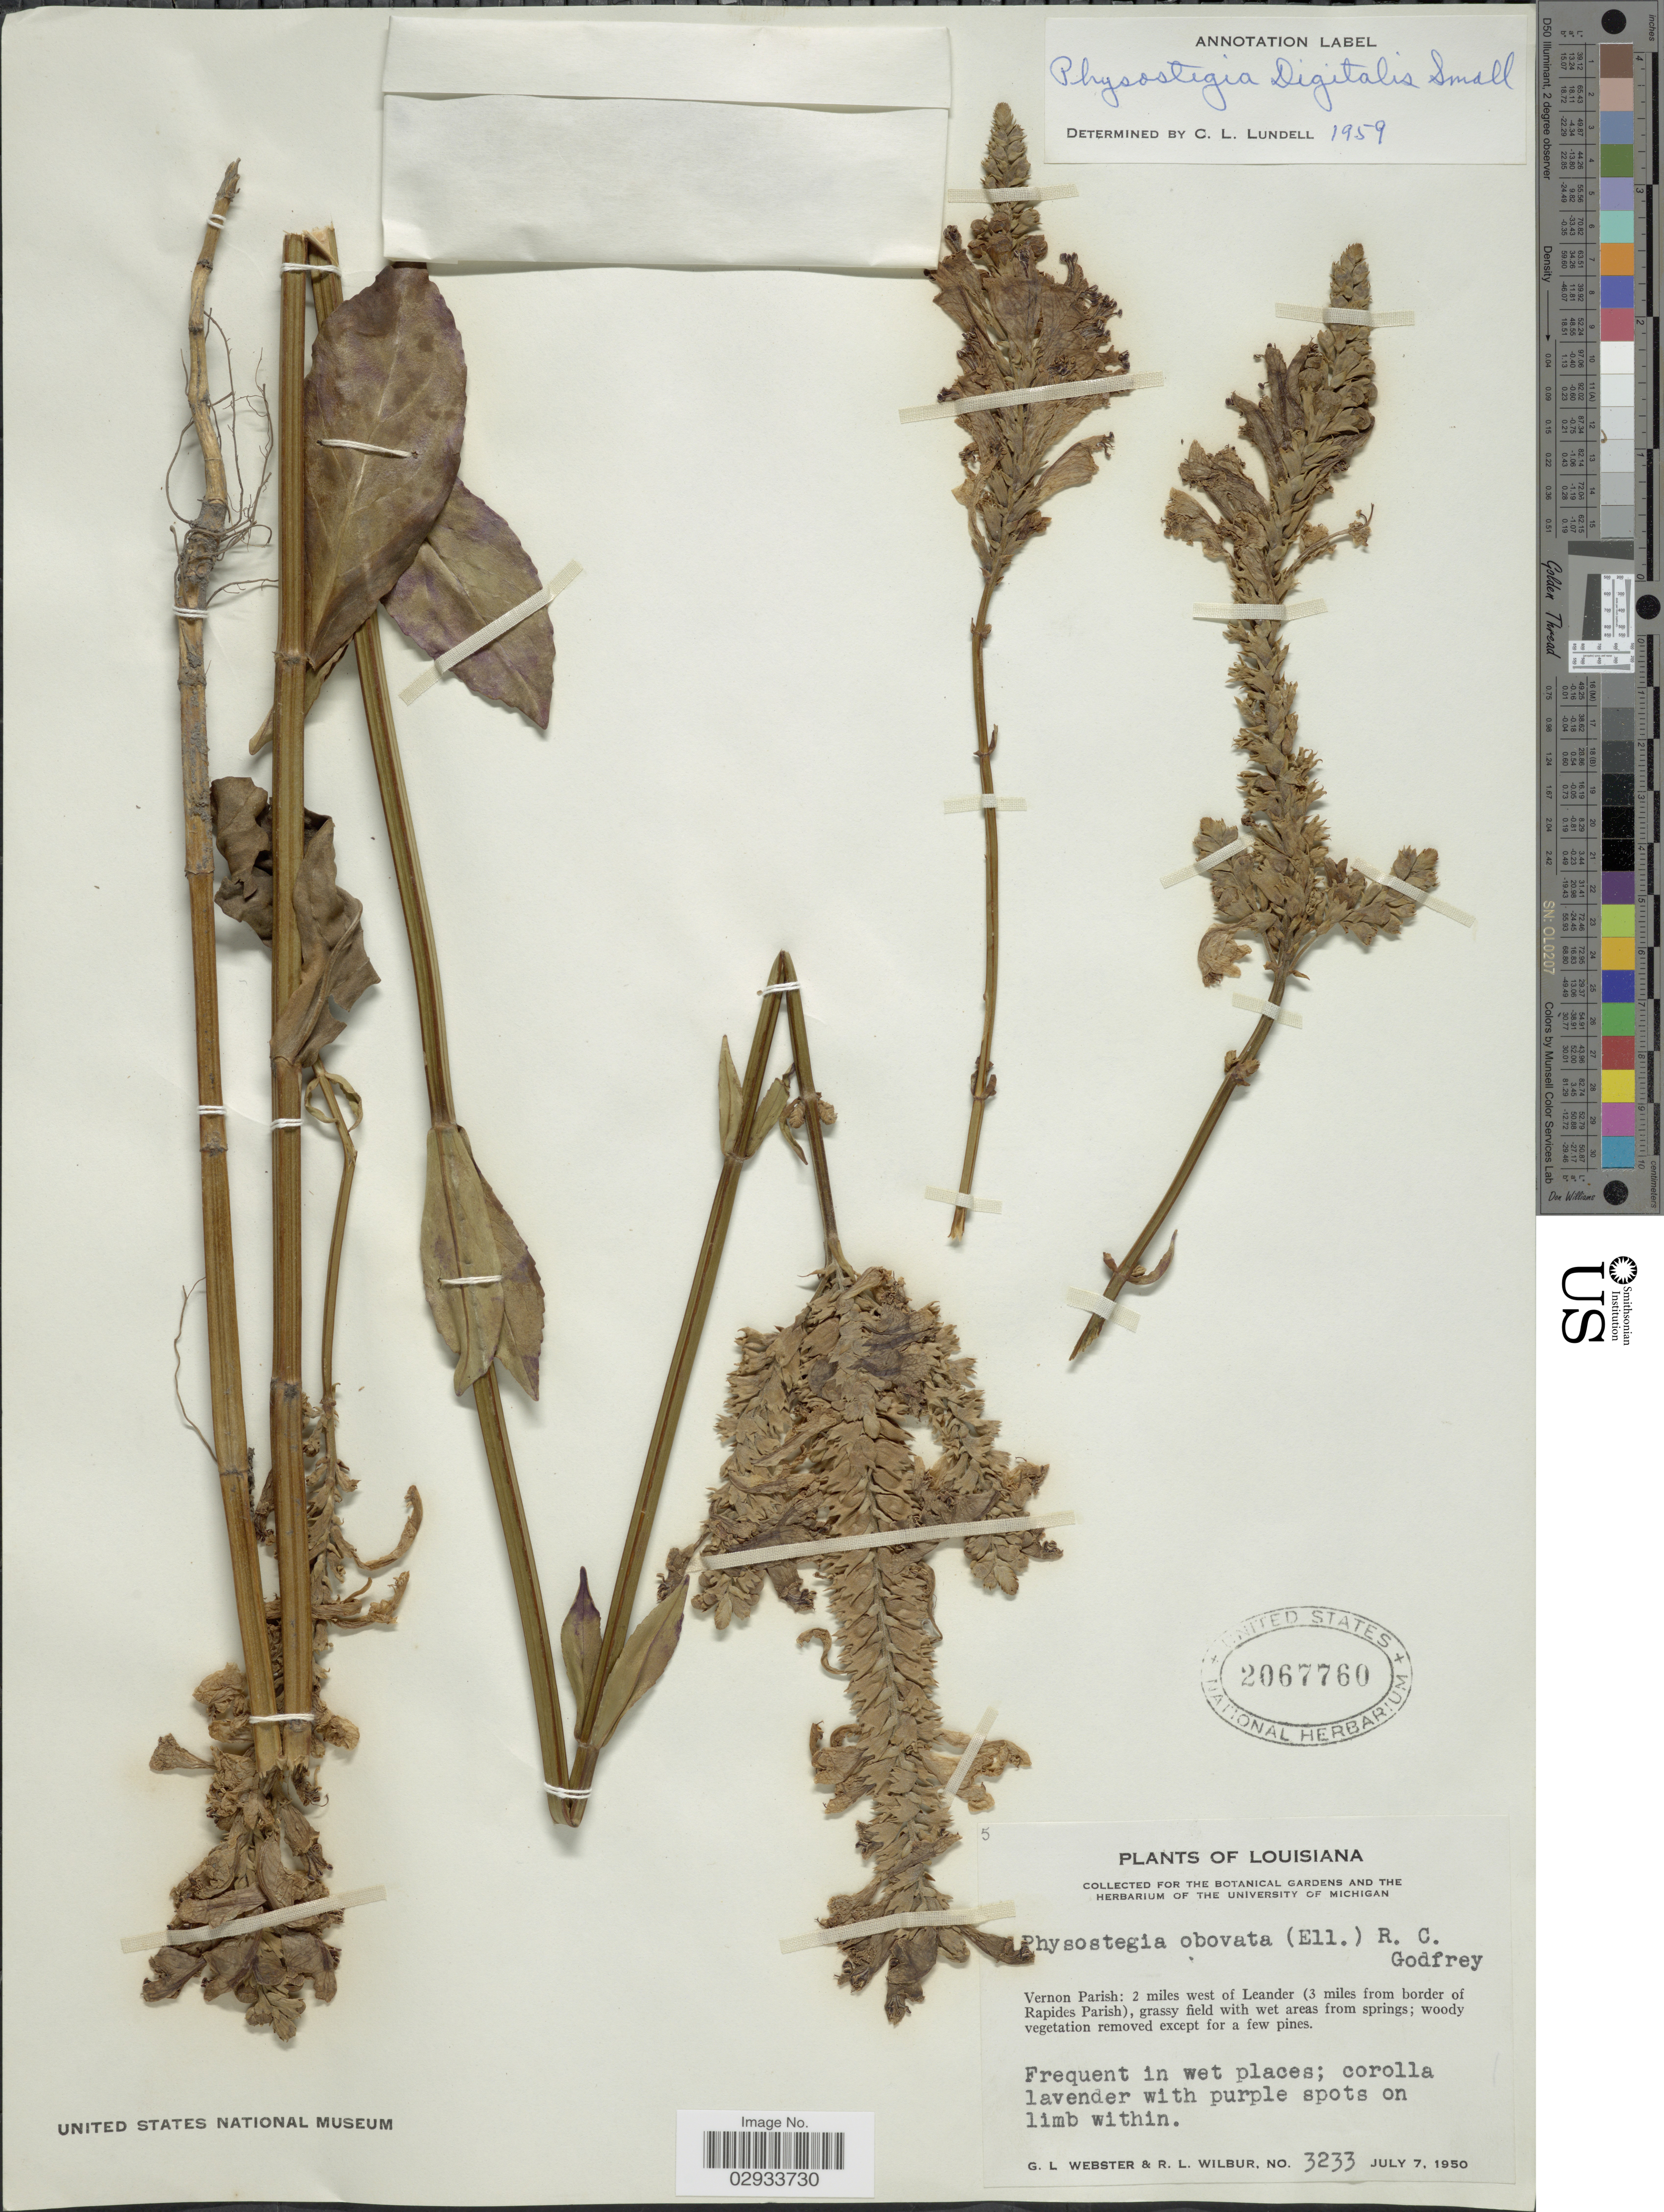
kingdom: Plantae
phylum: Tracheophyta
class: Magnoliopsida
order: Lamiales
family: Lamiaceae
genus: Physostegia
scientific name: Physostegia digitalis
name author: Small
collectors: G. L. Webster & R. L. Wilbur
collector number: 3233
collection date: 1950-07-07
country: United States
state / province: Louisiana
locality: Vernon Parish: 2 miles west of Leander (3 miles from border of Rapides Parish), grassy field with wet from springs.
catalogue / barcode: US 2067760